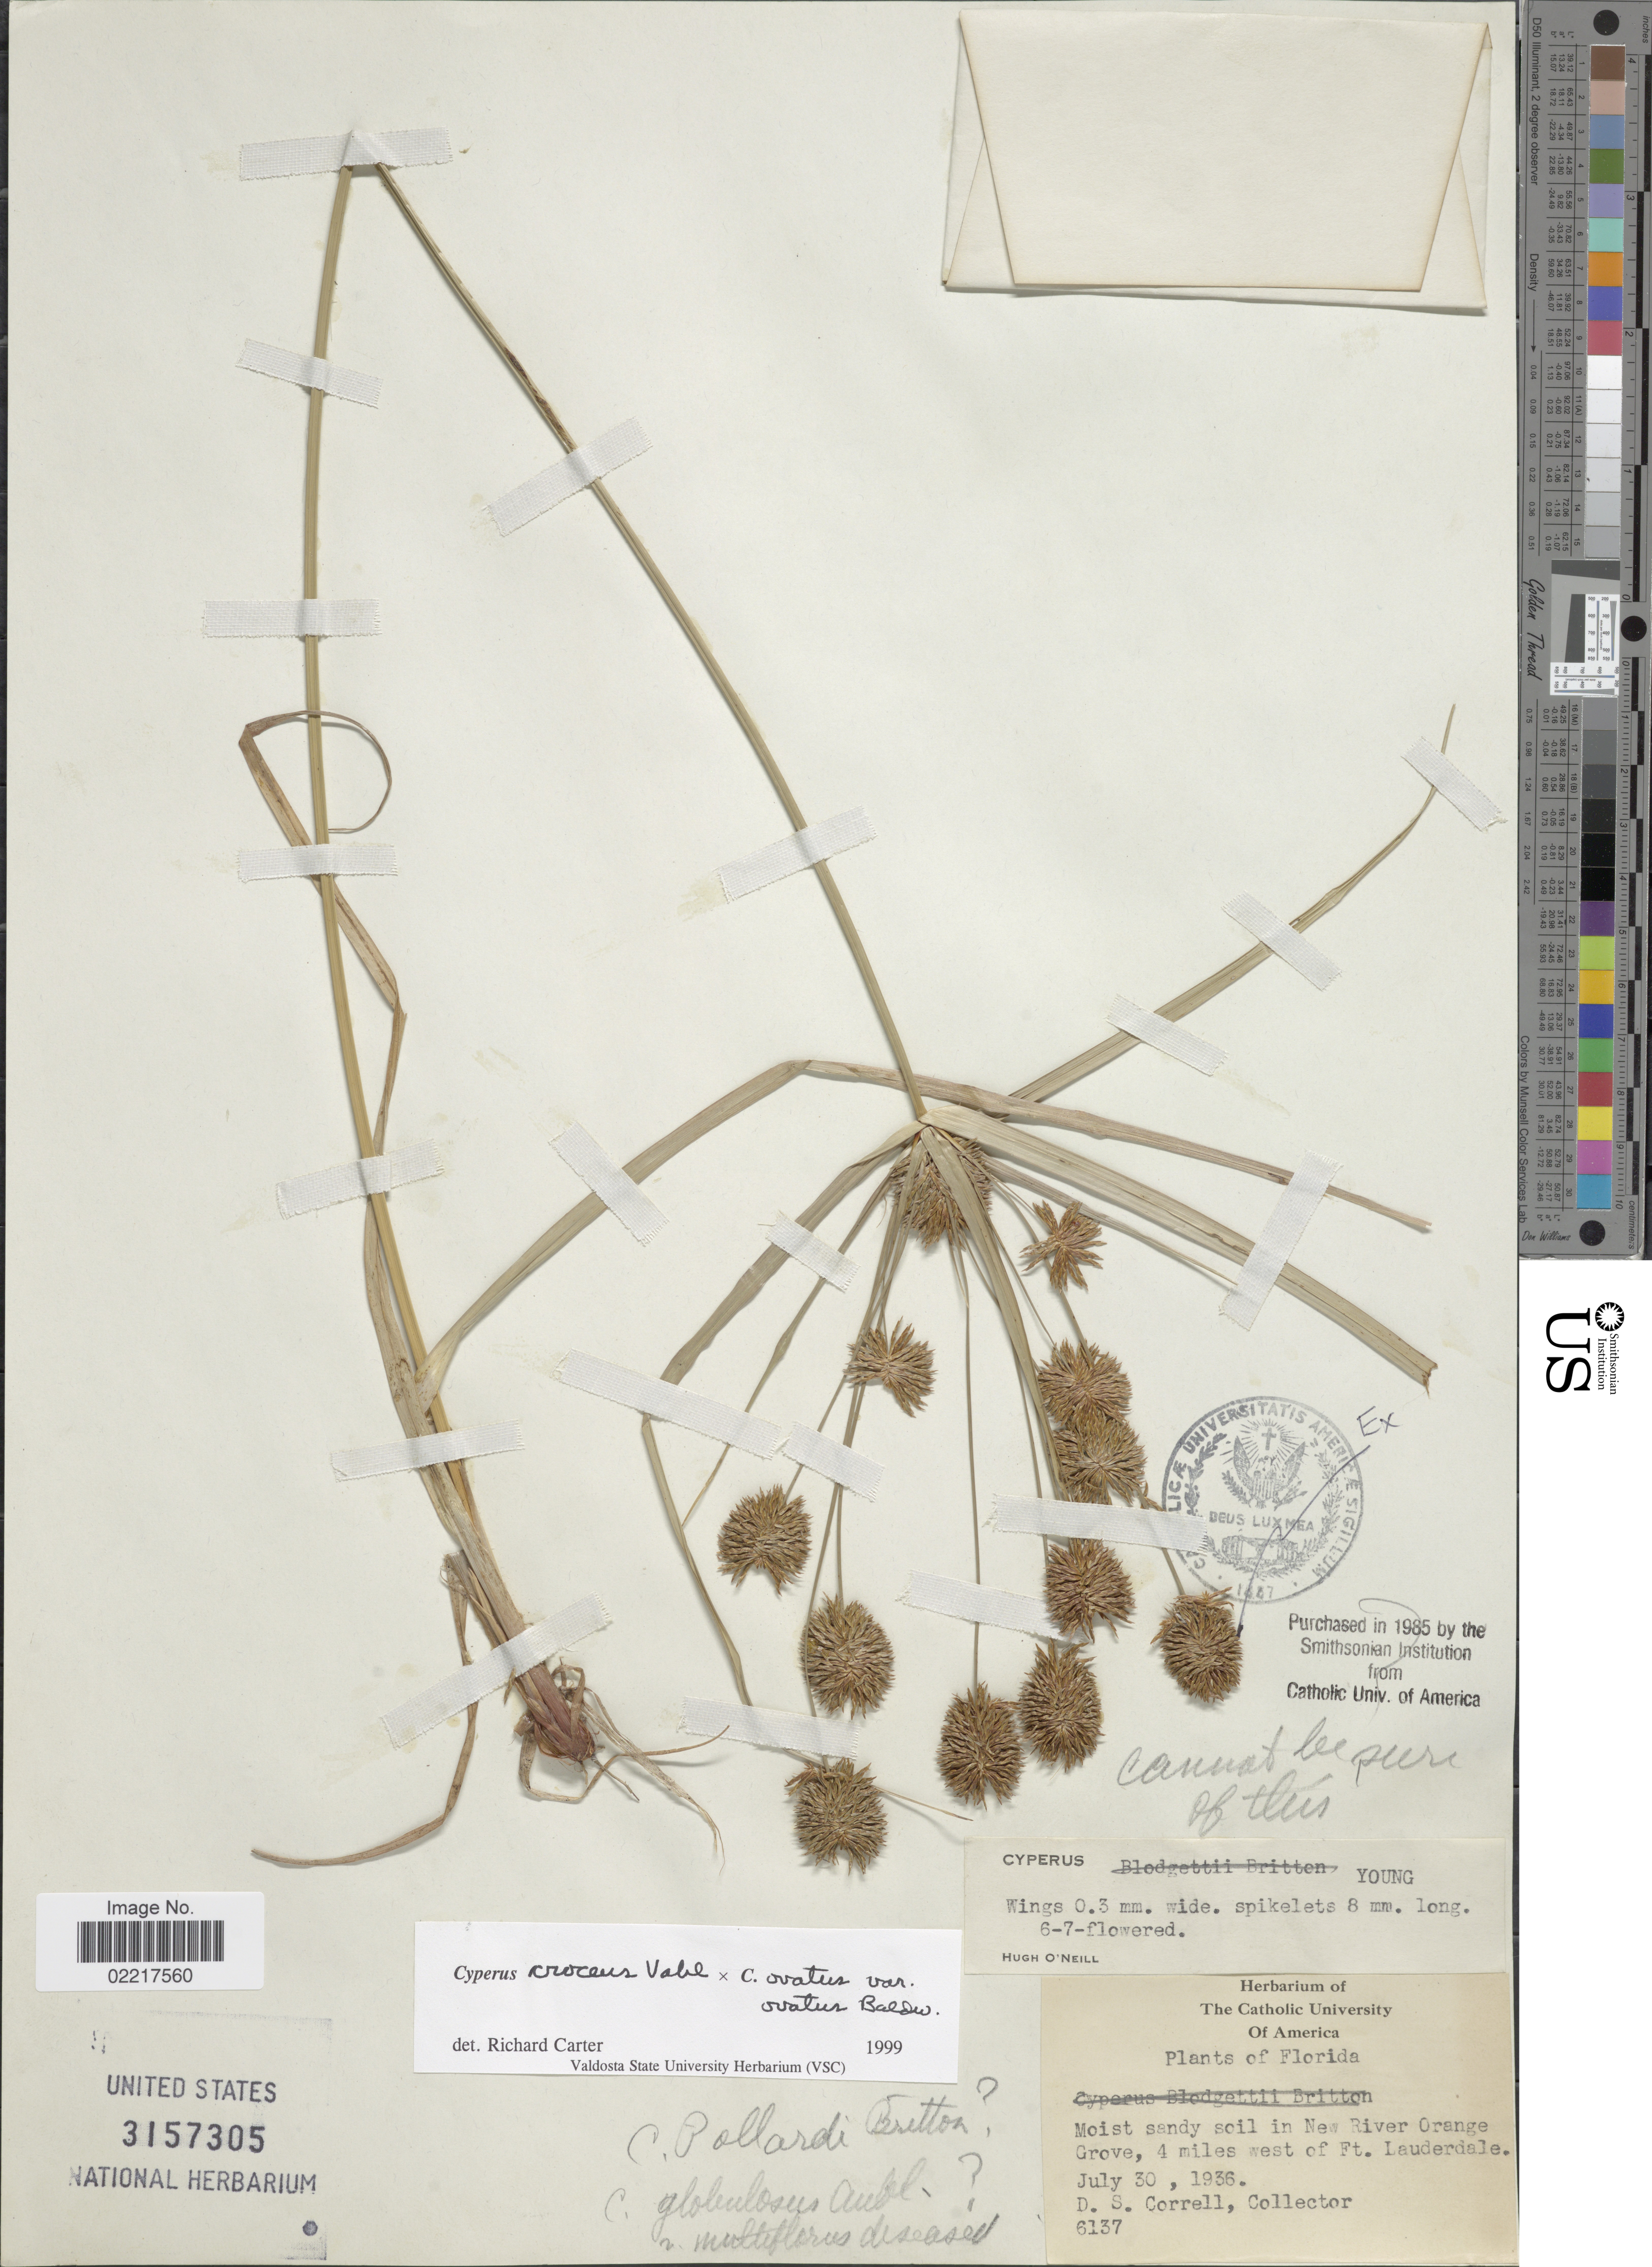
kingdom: Plantae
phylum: Tracheophyta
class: Liliopsida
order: Poales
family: Cyperaceae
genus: Cyperus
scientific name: Cyperus ovatus var. ovatus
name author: Baldwin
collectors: D. S. Correll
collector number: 6137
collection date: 1937-07-30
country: United States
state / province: Florida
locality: Moist sandy soil in New River Orange Grove, 4 miles of Ft Lauderdale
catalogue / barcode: US 3157305